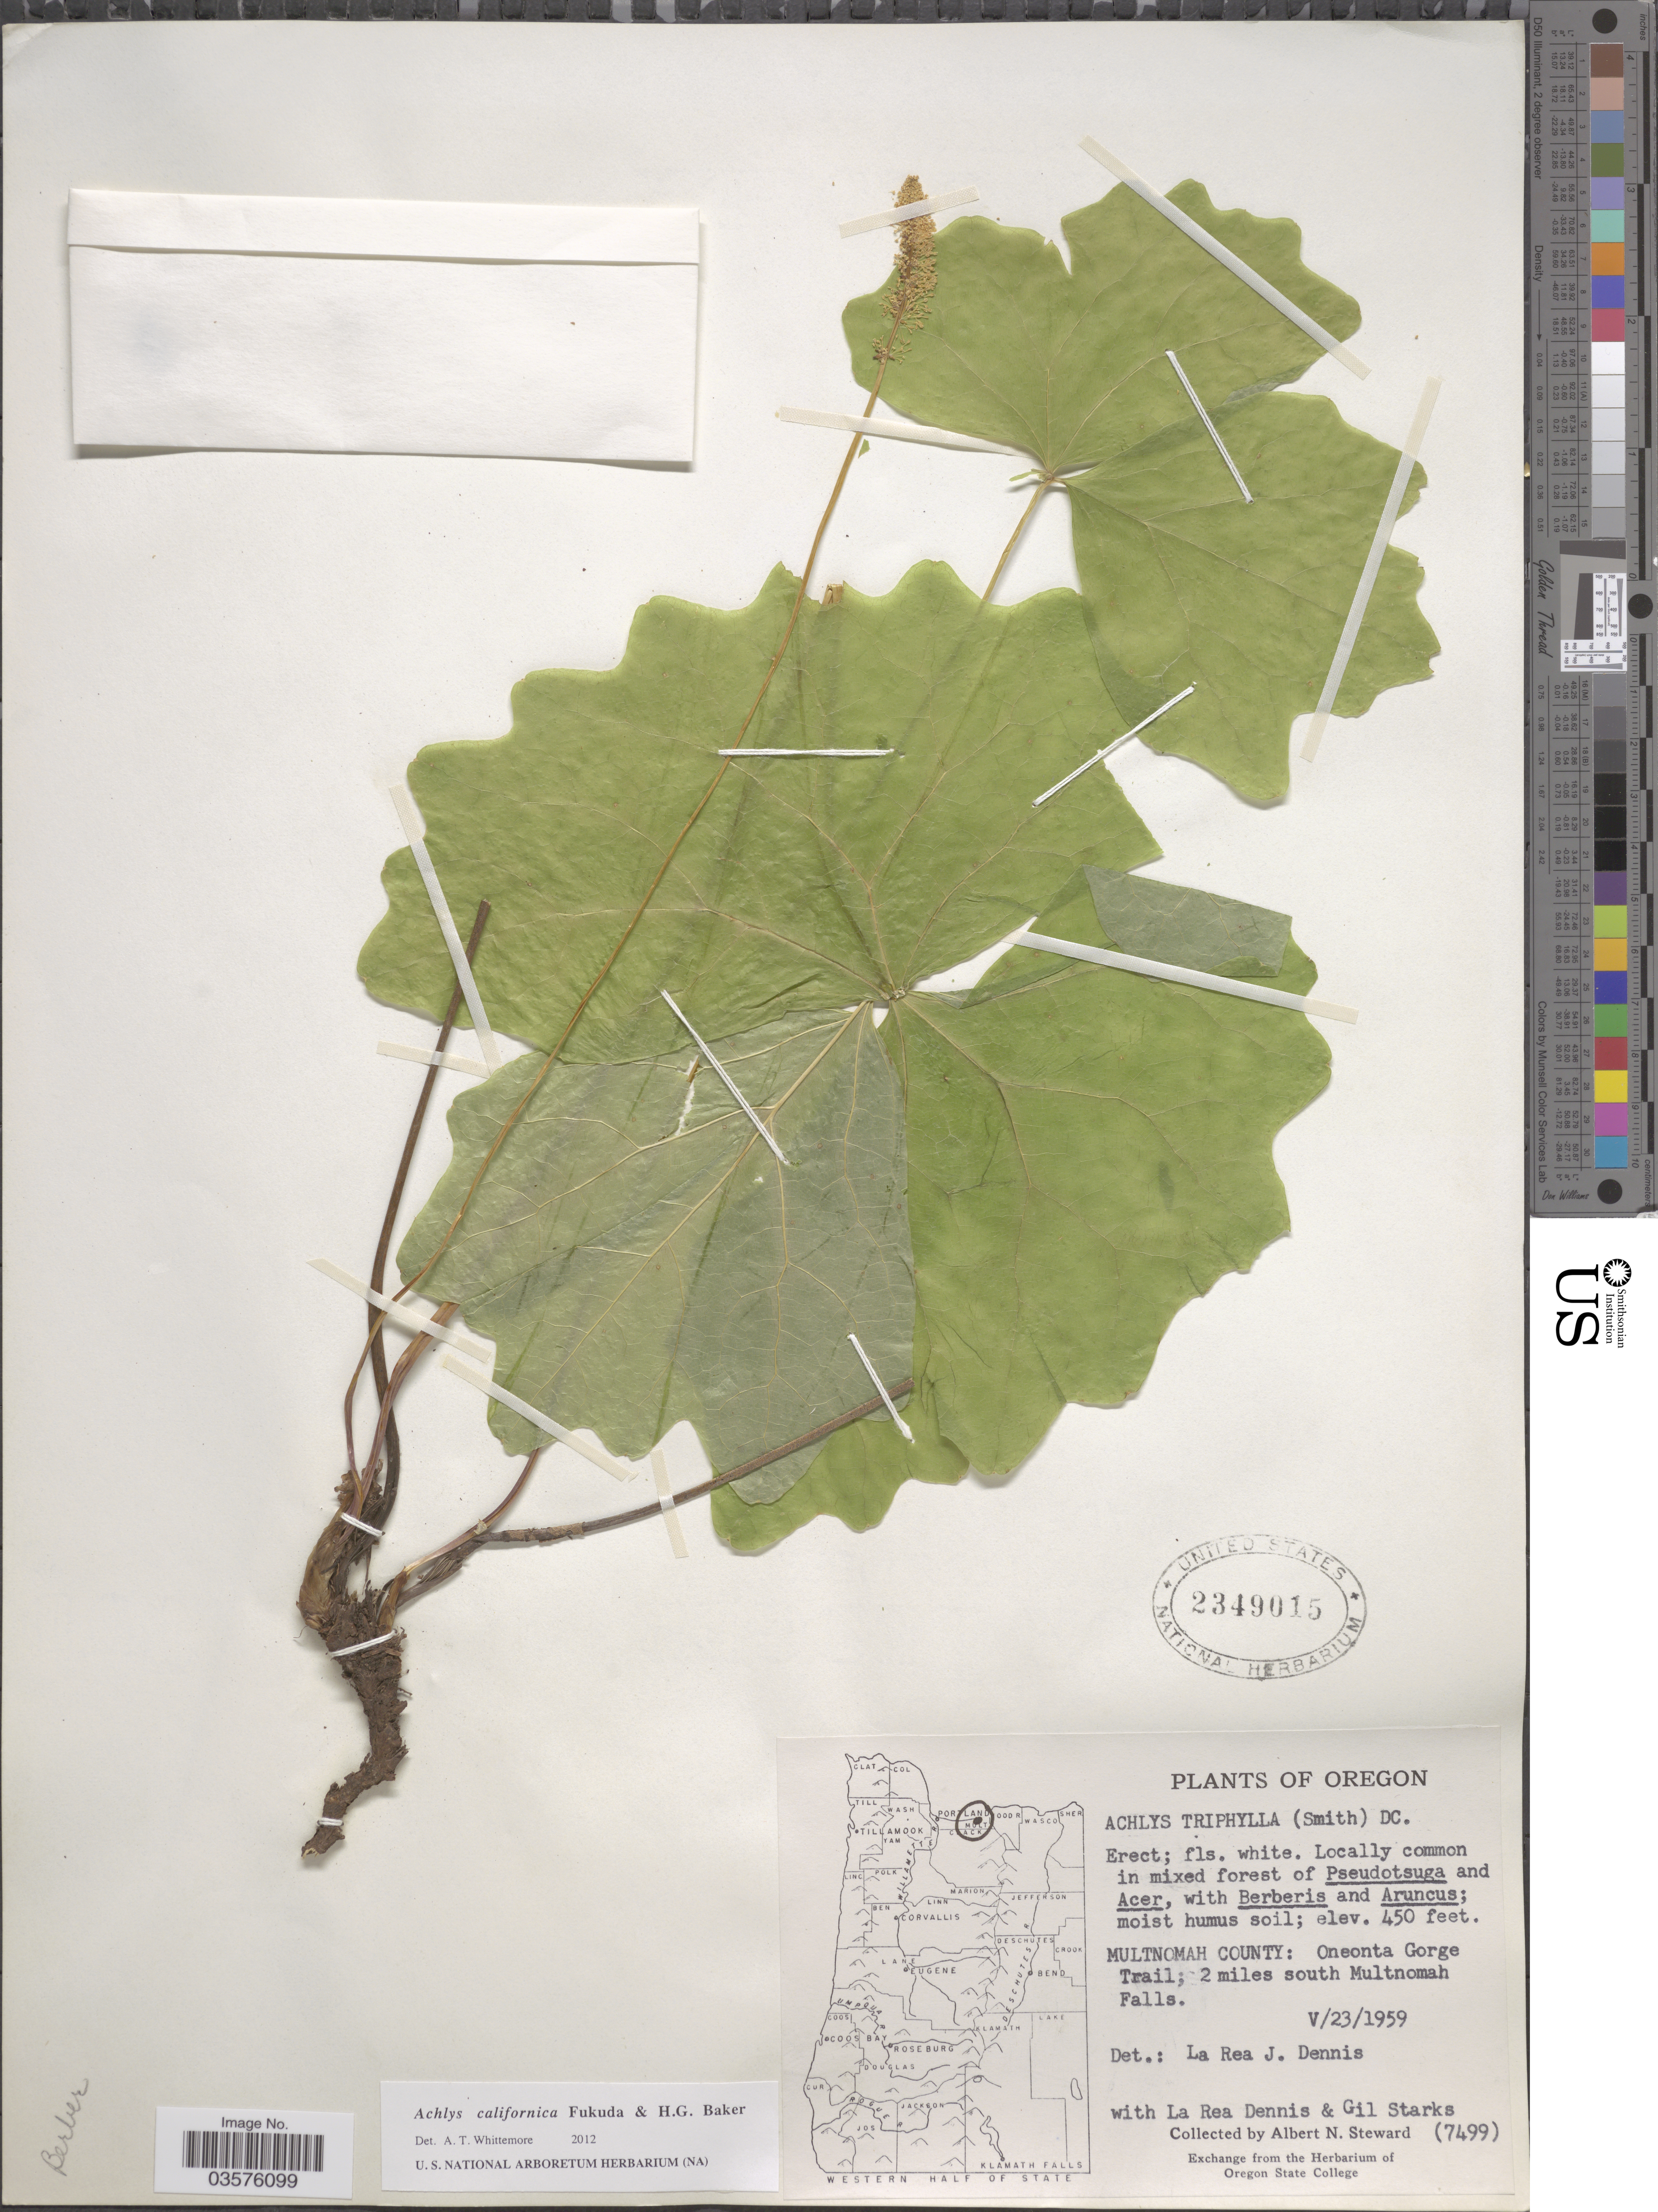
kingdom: Plantae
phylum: Tracheophyta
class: Magnoliopsida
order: Ranunculales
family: Berberidaceae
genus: Achlys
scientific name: Achlys californica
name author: Fukuda & H.G. Baker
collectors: A. N. Steward, L. Dennis & G. Starks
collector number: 7499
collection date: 1959-05-23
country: United States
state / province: Oregon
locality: Multnomah County: Oneonta Gorge Trail; 2 miles south Multnomah Falls.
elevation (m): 137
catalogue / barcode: US 2349015